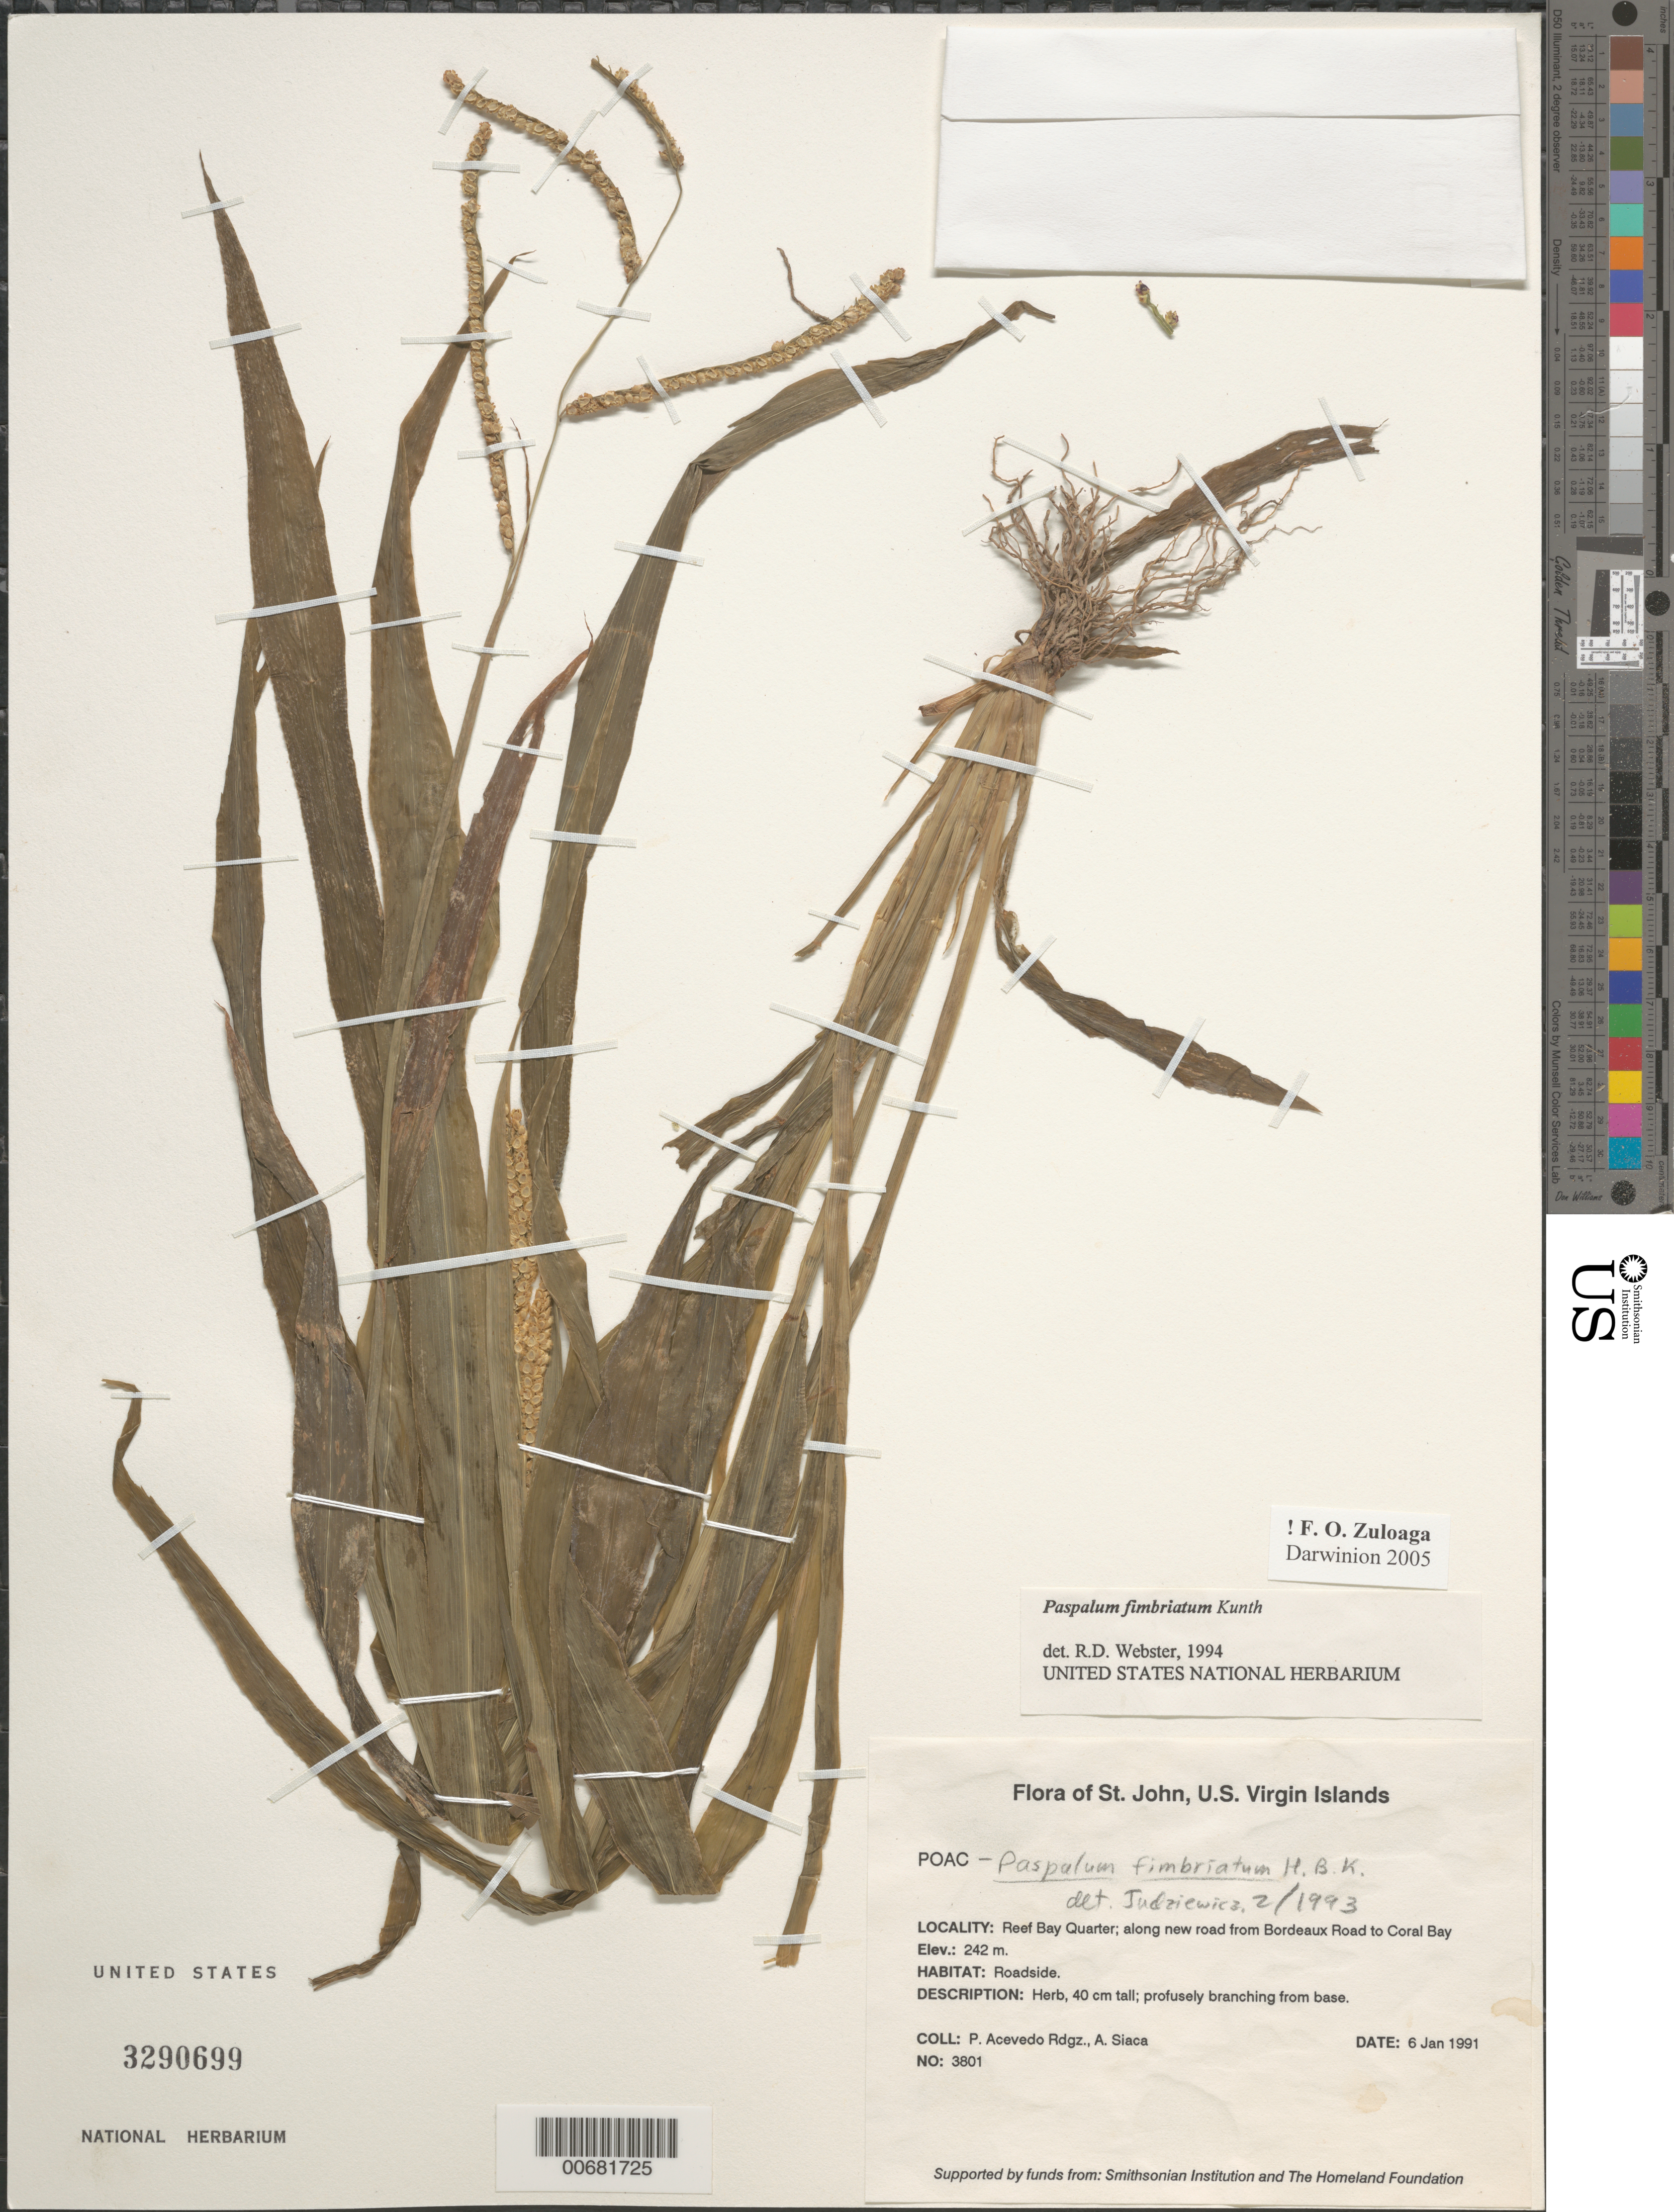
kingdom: Plantae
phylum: Tracheophyta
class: Liliopsida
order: Poales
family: Poaceae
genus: Paspalum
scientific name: Paspalum fimbriatum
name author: Kunth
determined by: Judziewicz, E. J.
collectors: P. Acevedo-Rodr. & A. Siaca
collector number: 3801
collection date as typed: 06 Jan 1991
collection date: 1991-01-06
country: U.S. Virgin Islands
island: St. John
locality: Reef Bay Quarter; along new road from Bordeaux Road to Coral Bay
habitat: Roadside.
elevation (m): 242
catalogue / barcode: US 3290699